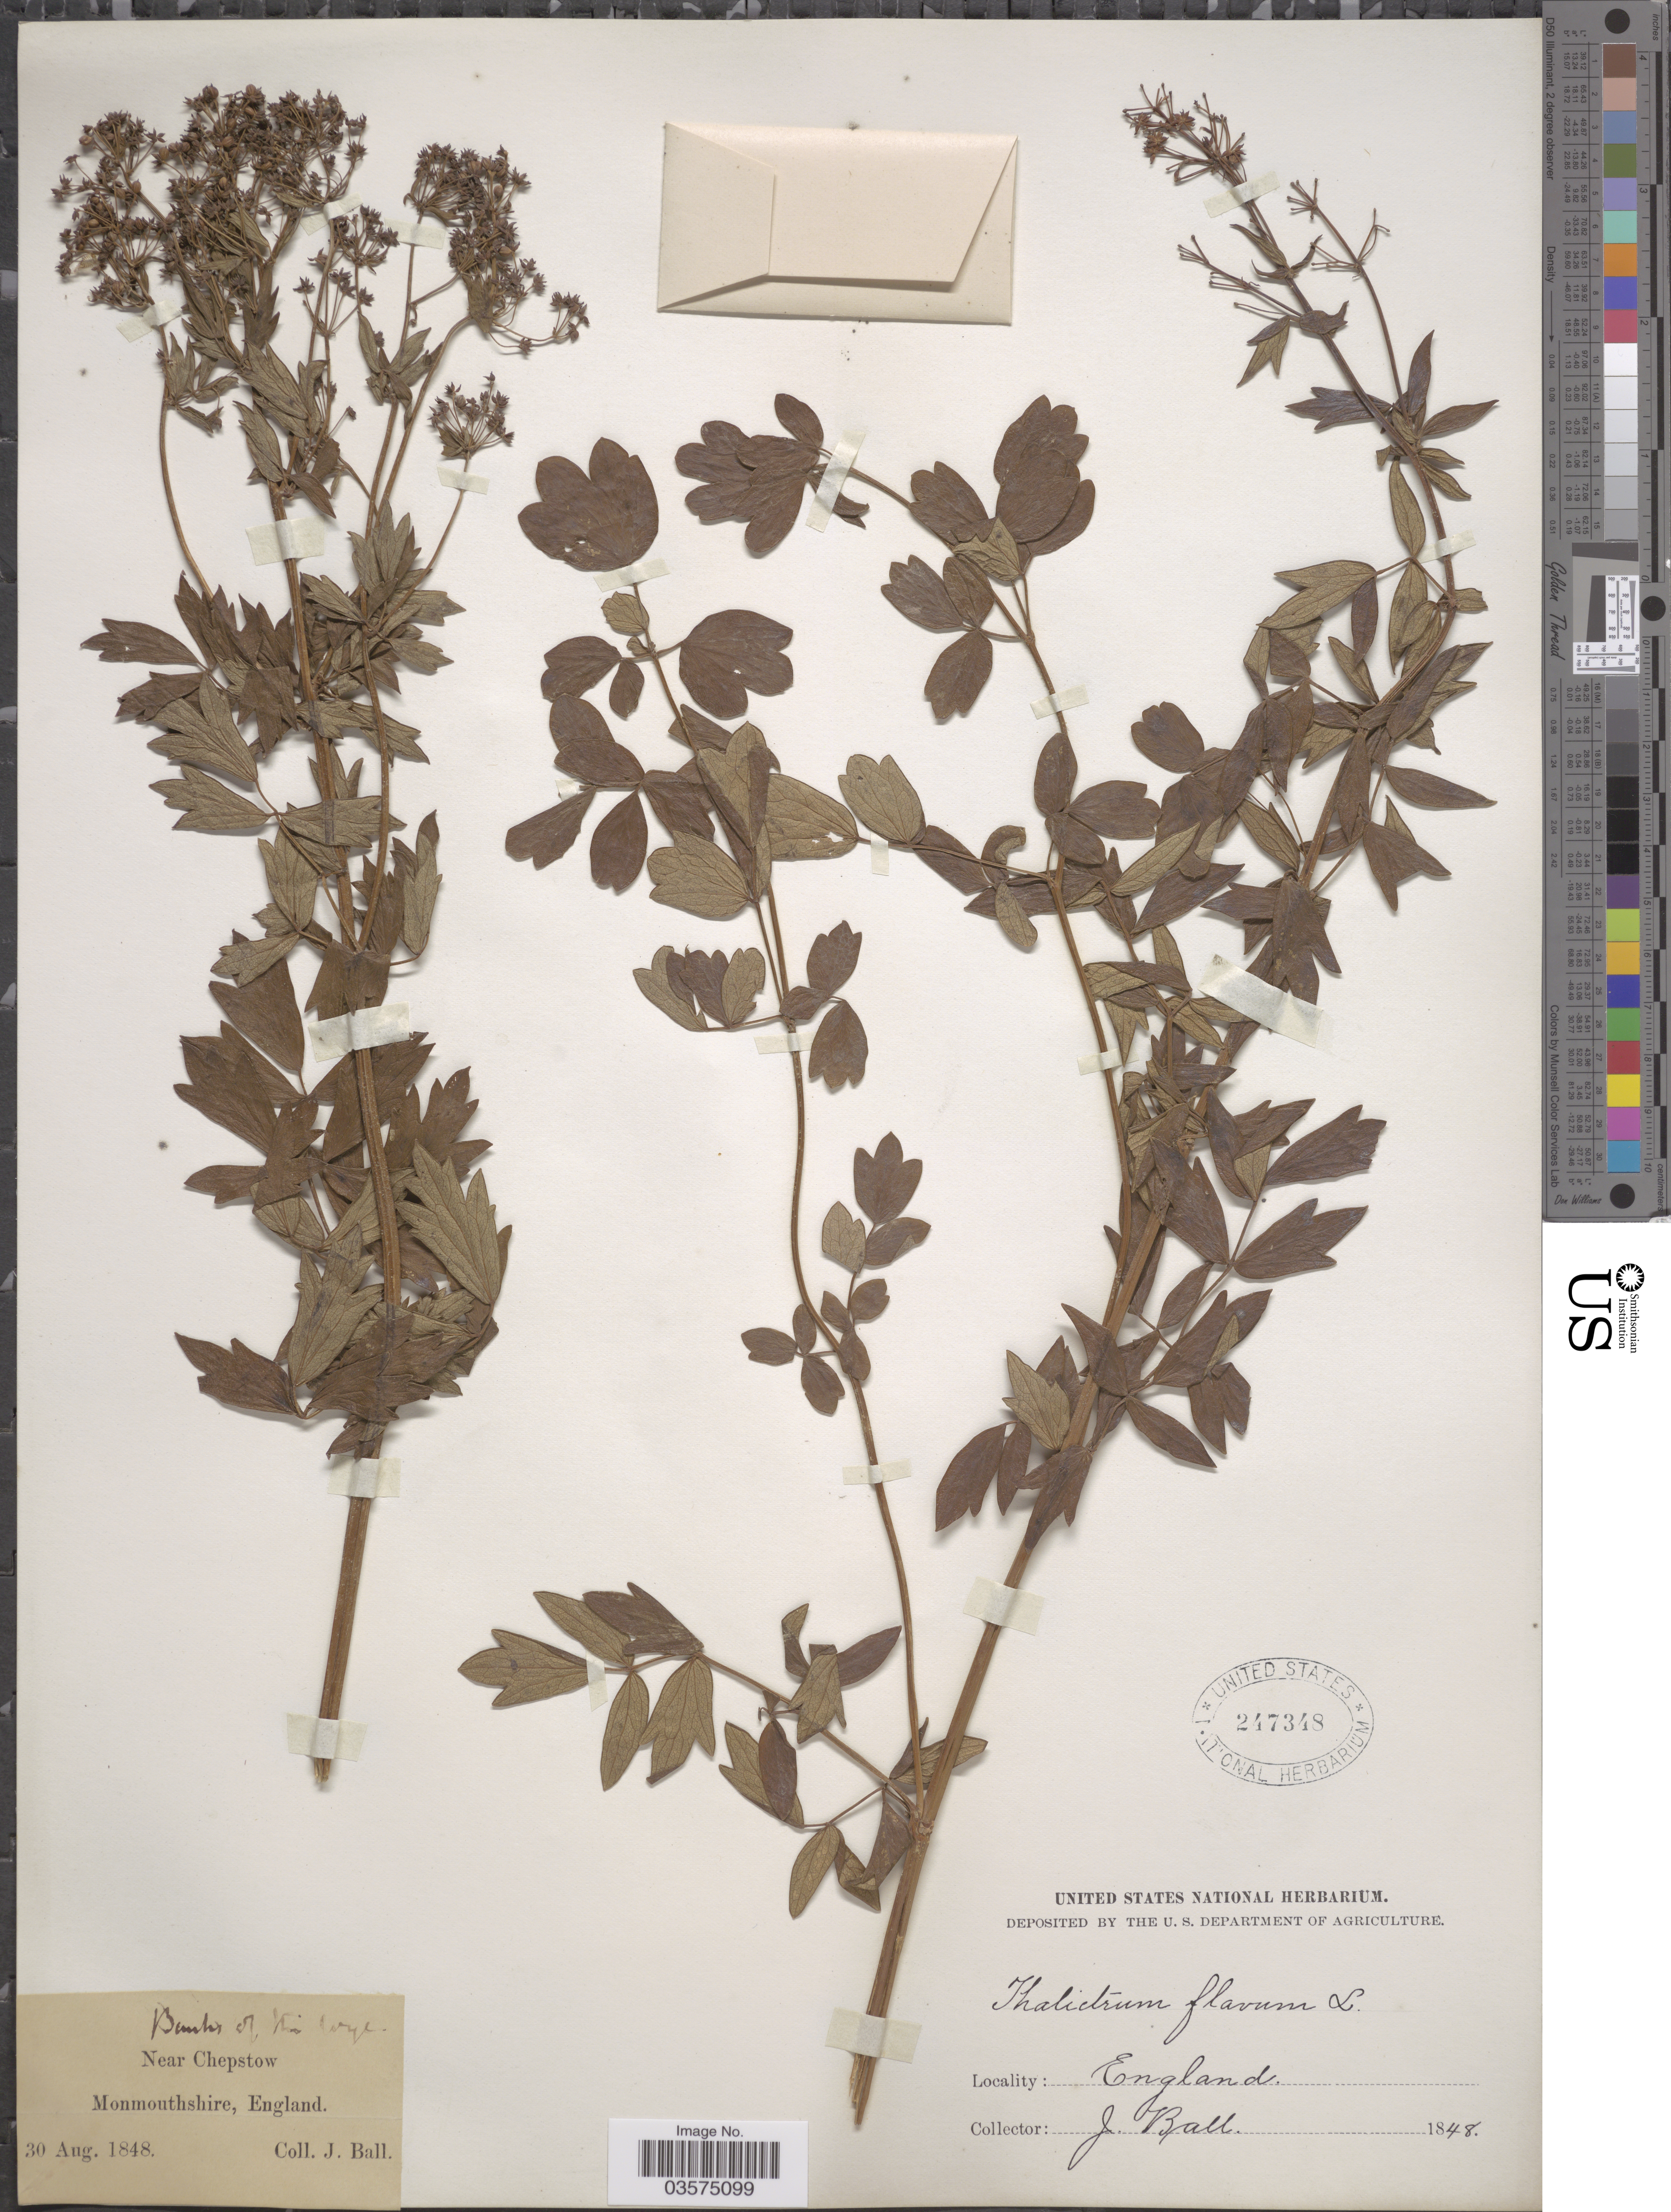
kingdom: Plantae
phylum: Tracheophyta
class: Magnoliopsida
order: Ranunculales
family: Ranunculaceae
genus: Thalictrum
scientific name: Thalictrum flavum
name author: L.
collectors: J. Ball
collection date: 1848-08-30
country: United Kingdom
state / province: Wales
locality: Banks of River Wye. Near Chepstow. Monmouthshire.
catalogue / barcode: US 247348